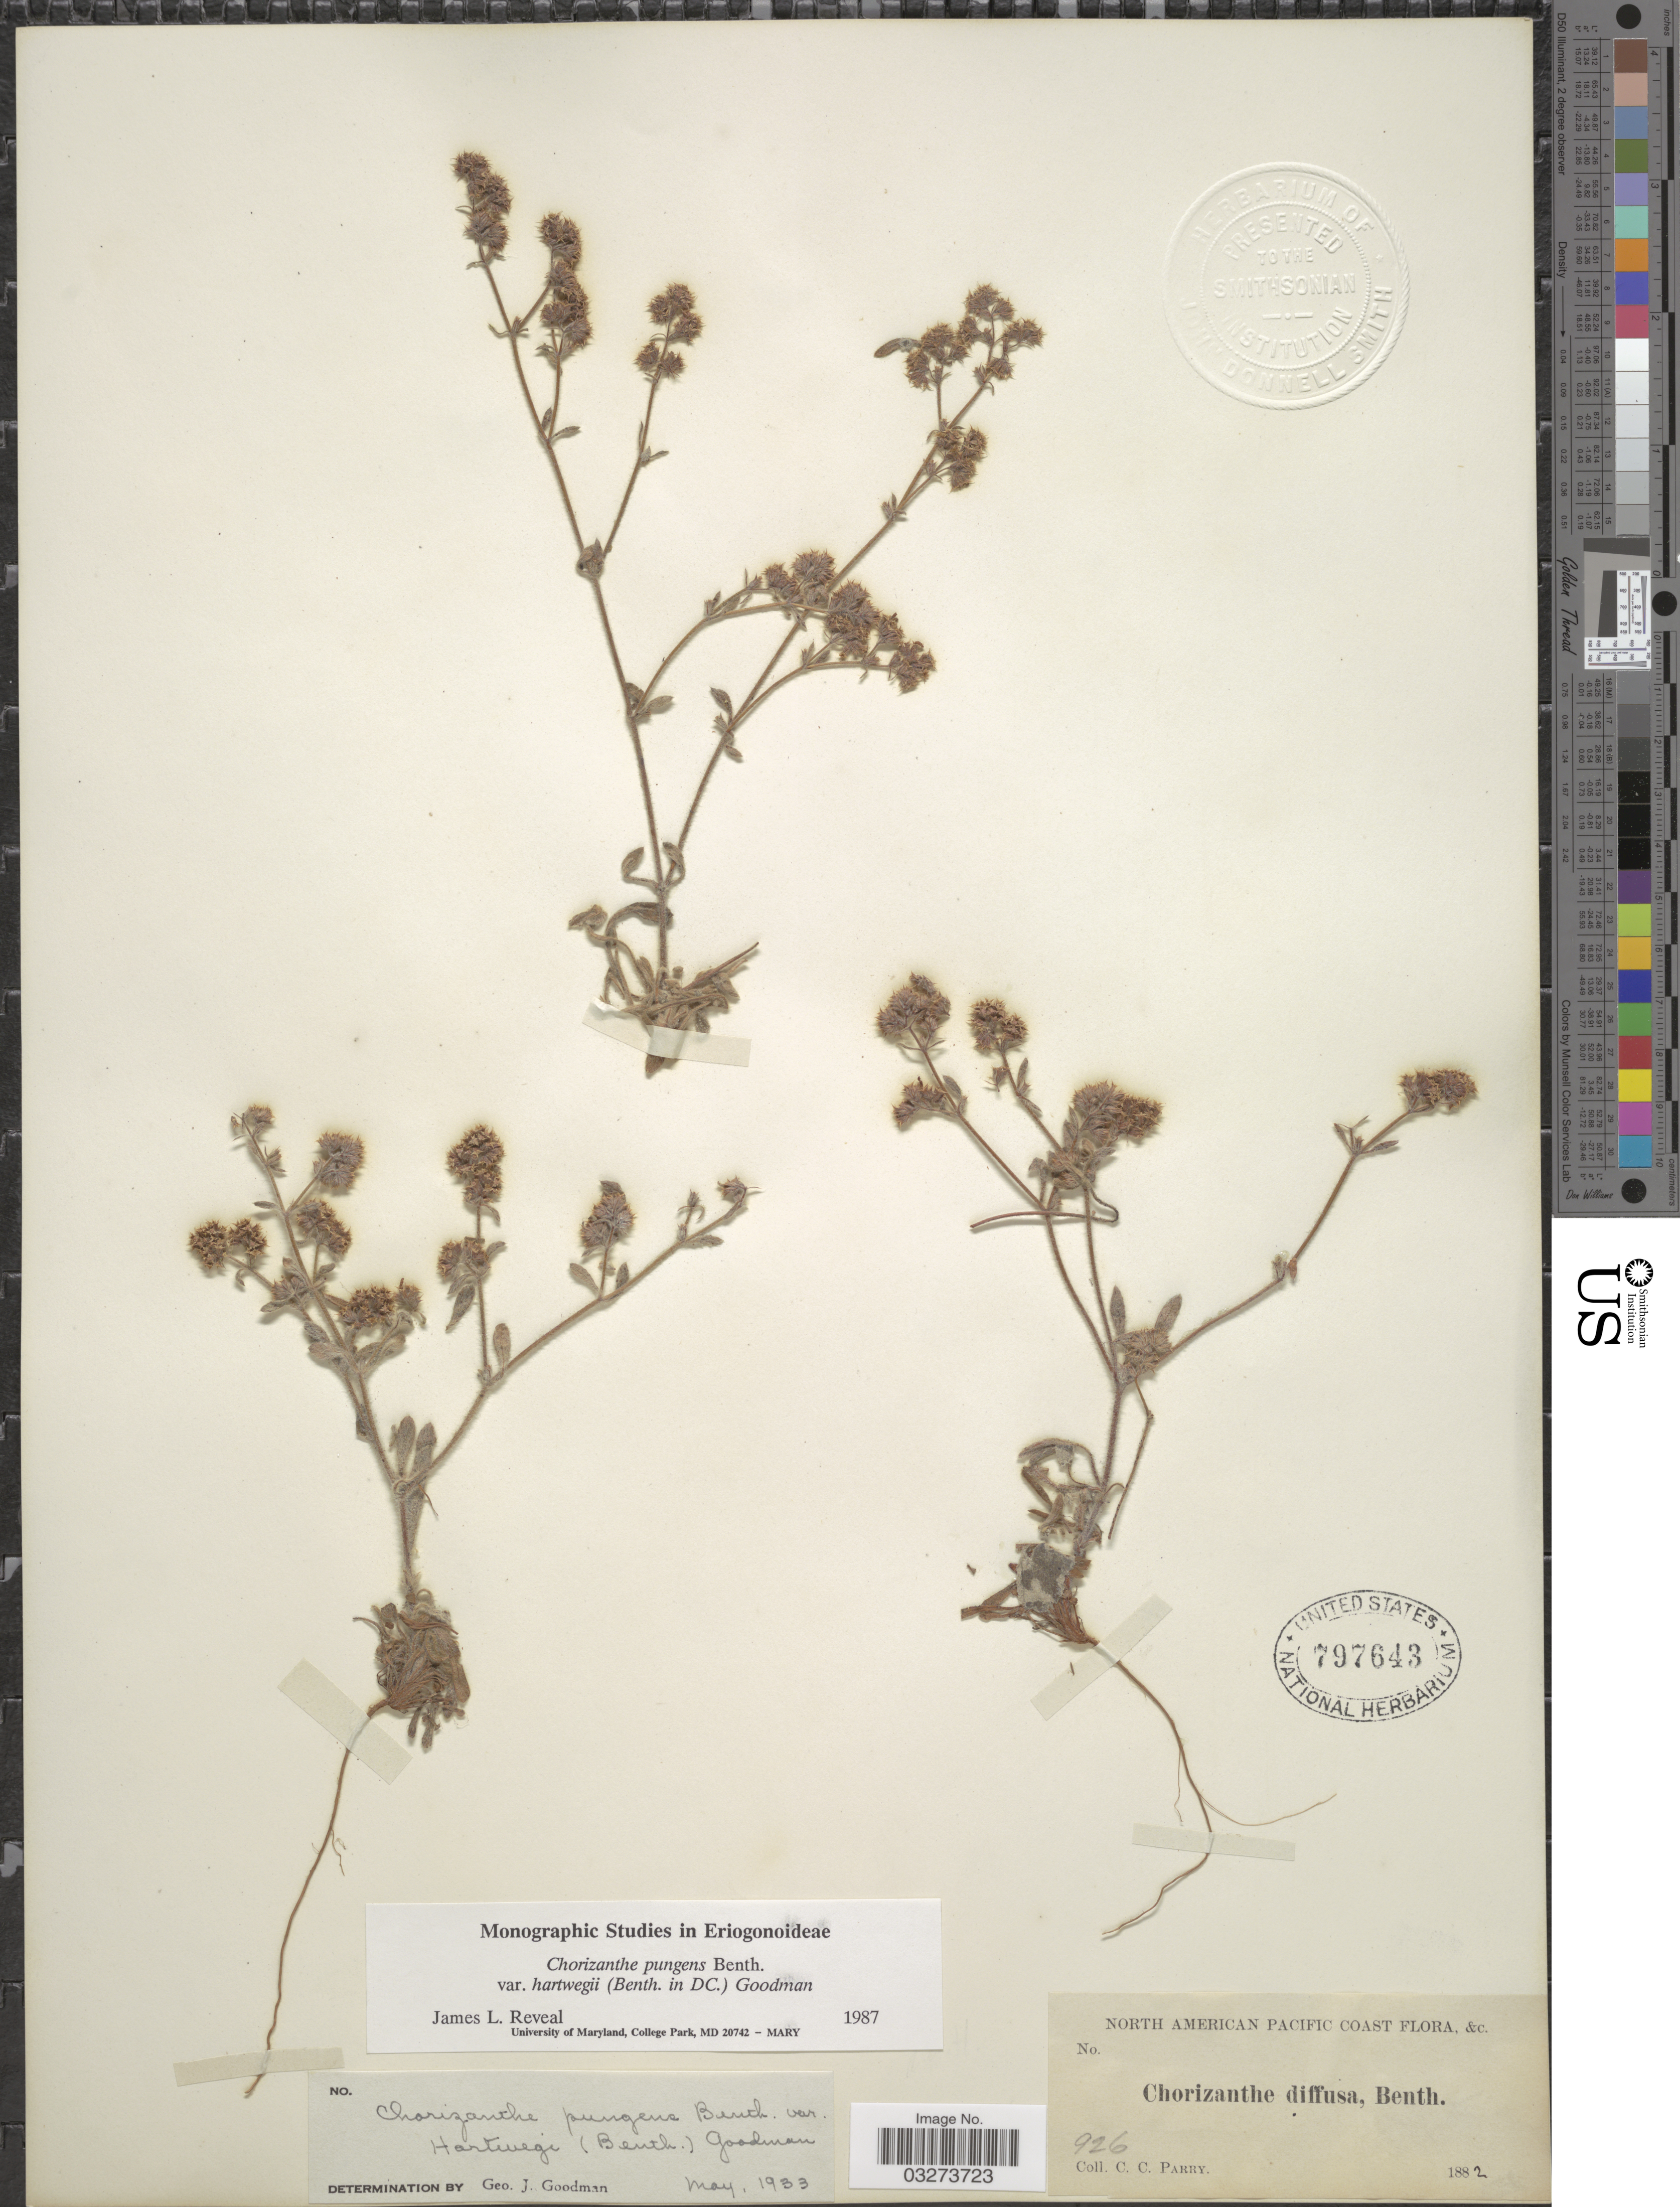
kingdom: Plantae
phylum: Tracheophyta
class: Magnoliopsida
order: Caryophyllales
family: Polygonaceae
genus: Chorizanthe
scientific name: Chorizanthe pungens var. hartwegii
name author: (Benth.) Goodman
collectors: C. C. Parry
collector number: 926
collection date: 1882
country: United States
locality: North American Pacific Coast, &c.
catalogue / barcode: US 797643